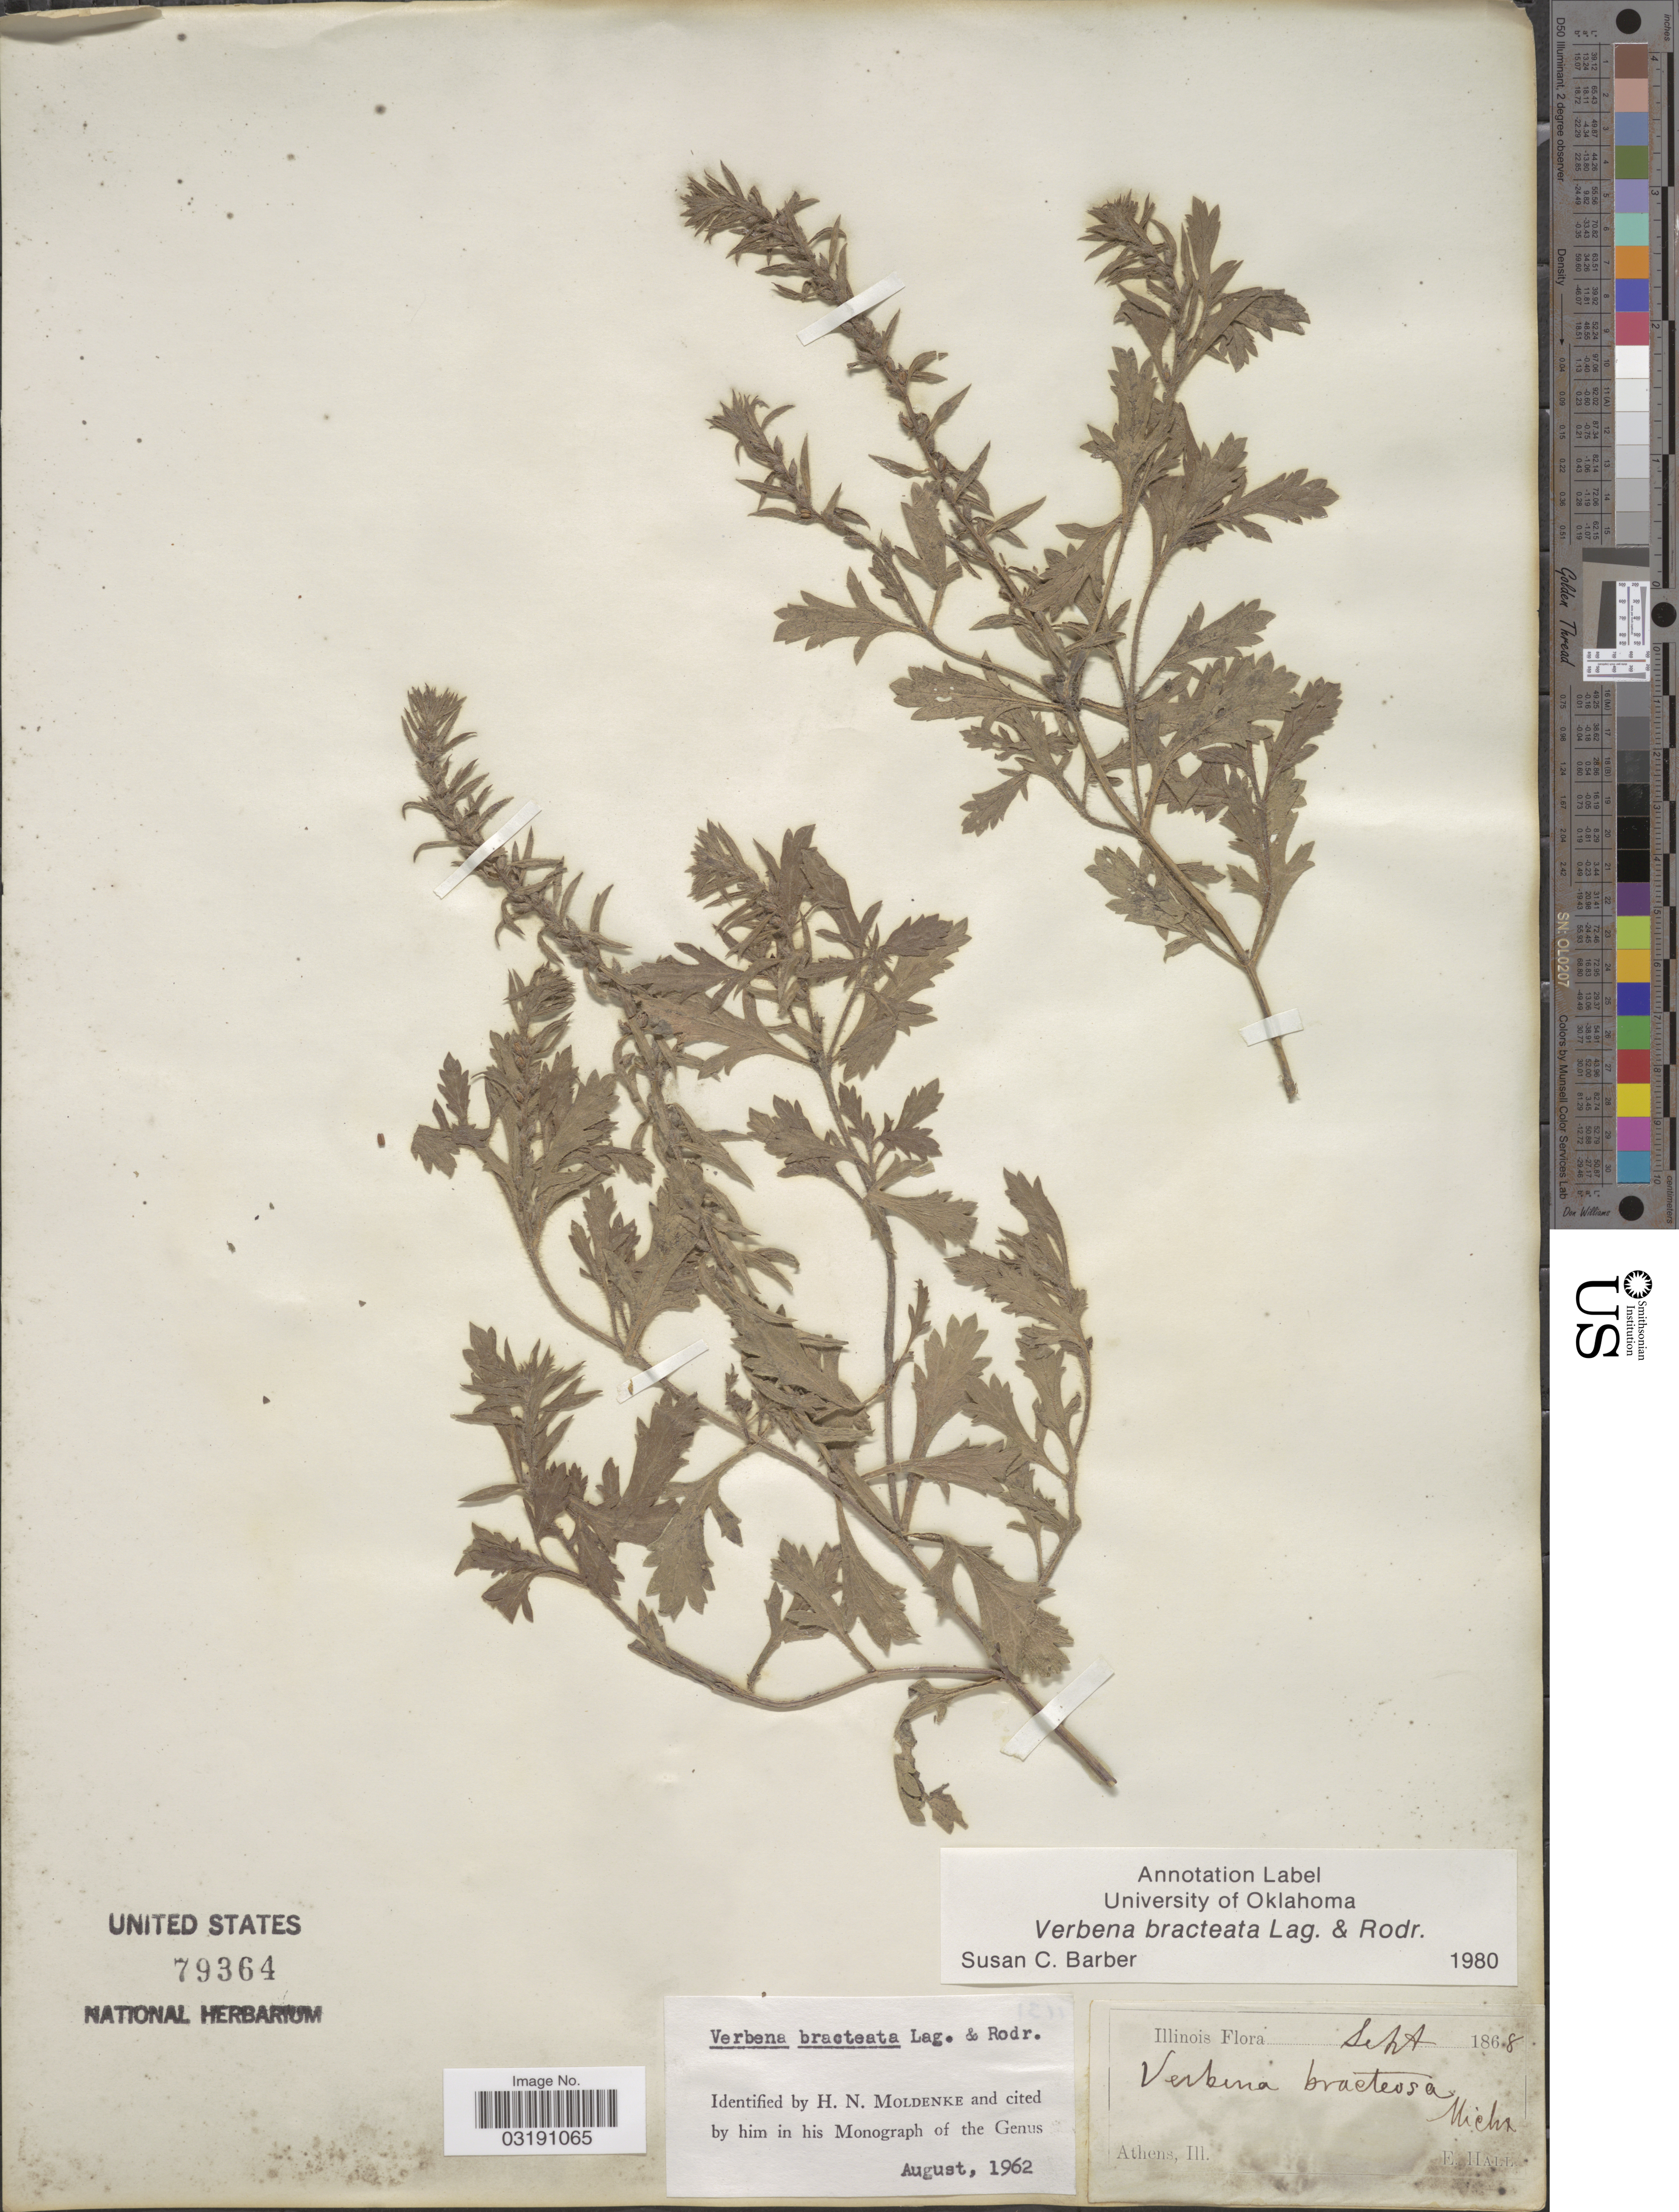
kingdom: Plantae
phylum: Tracheophyta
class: Magnoliopsida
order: Lamiales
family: Verbenaceae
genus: Verbena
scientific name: Verbena bracteata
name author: Cav. ex Lag. & Rodr.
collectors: E. Hall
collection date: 1868-09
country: United States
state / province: Illinois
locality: Athens, Ill.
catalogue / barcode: US 79364